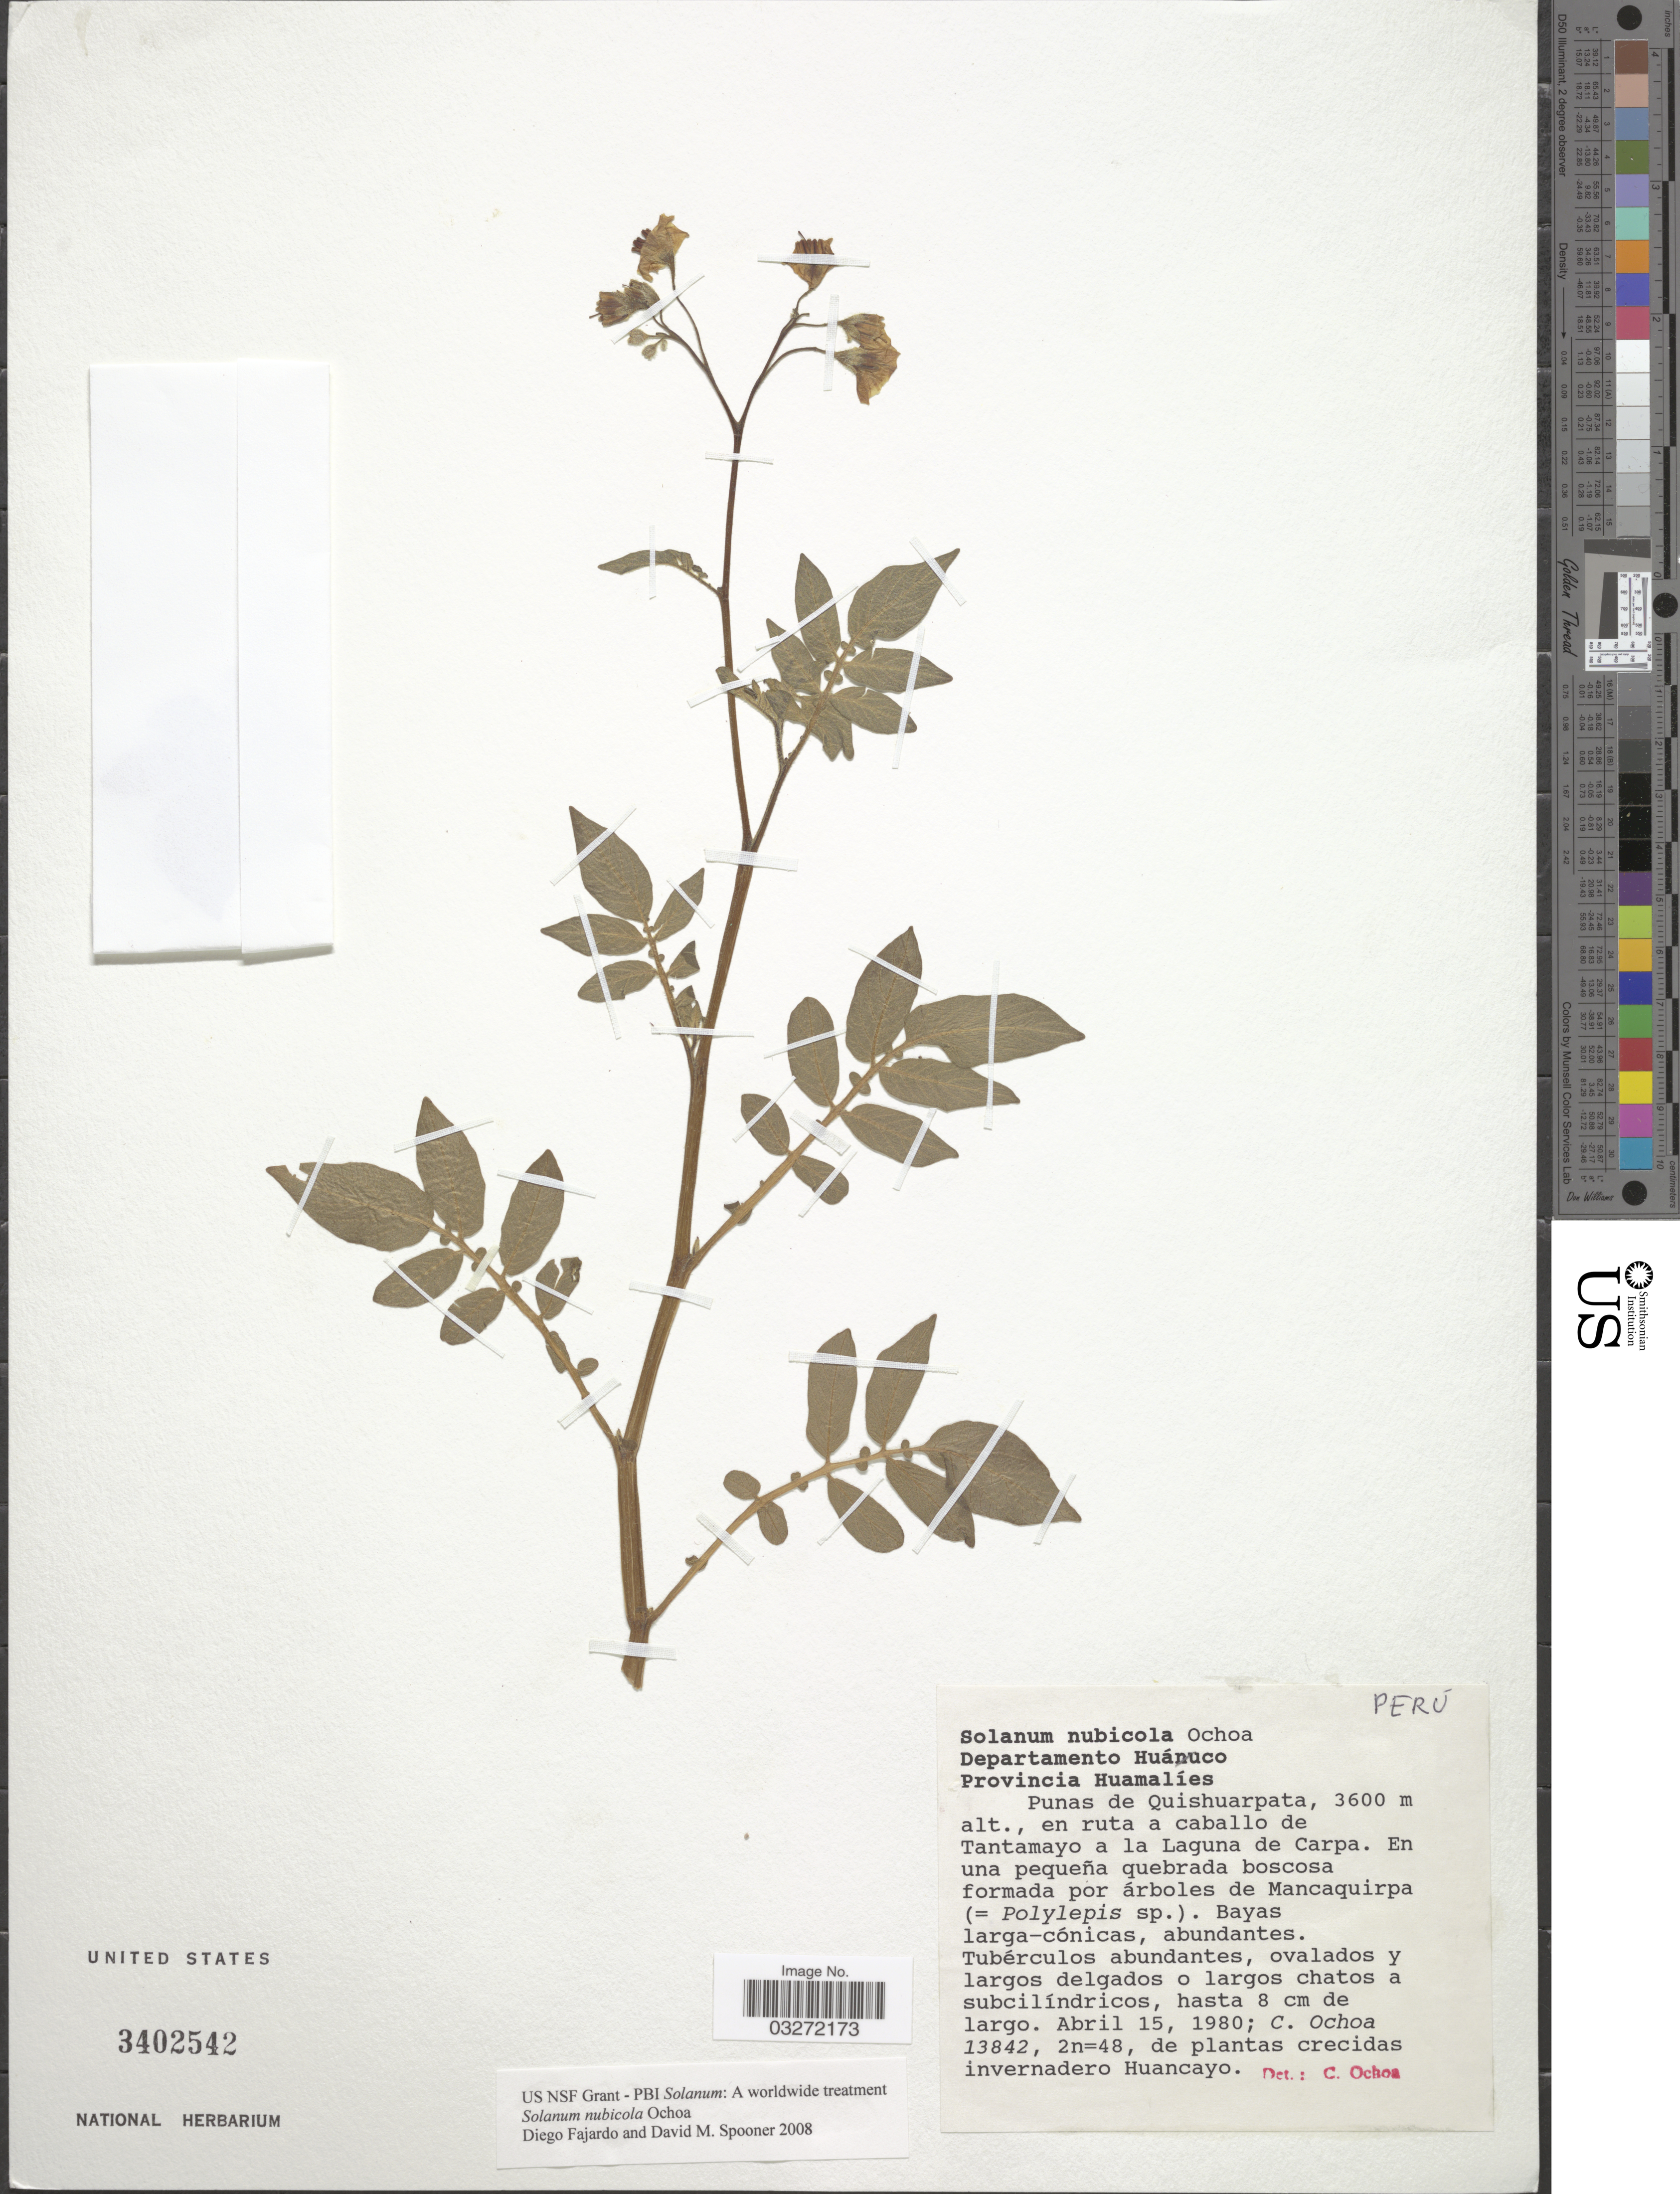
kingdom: Plantae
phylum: Tracheophyta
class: Magnoliopsida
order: Solanales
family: Solanaceae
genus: Solanum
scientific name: Solanum nubicola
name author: Ochoa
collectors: C. Ochoa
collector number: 13842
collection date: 1980-04-15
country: Peru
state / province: Huánuco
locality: Departamento Huánuco. Provincia Huamalíes. Punas de Quishuarpata, en ruta a caballo de Tantamayo a la Laguna de Carpa.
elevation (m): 3600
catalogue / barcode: US 3402542